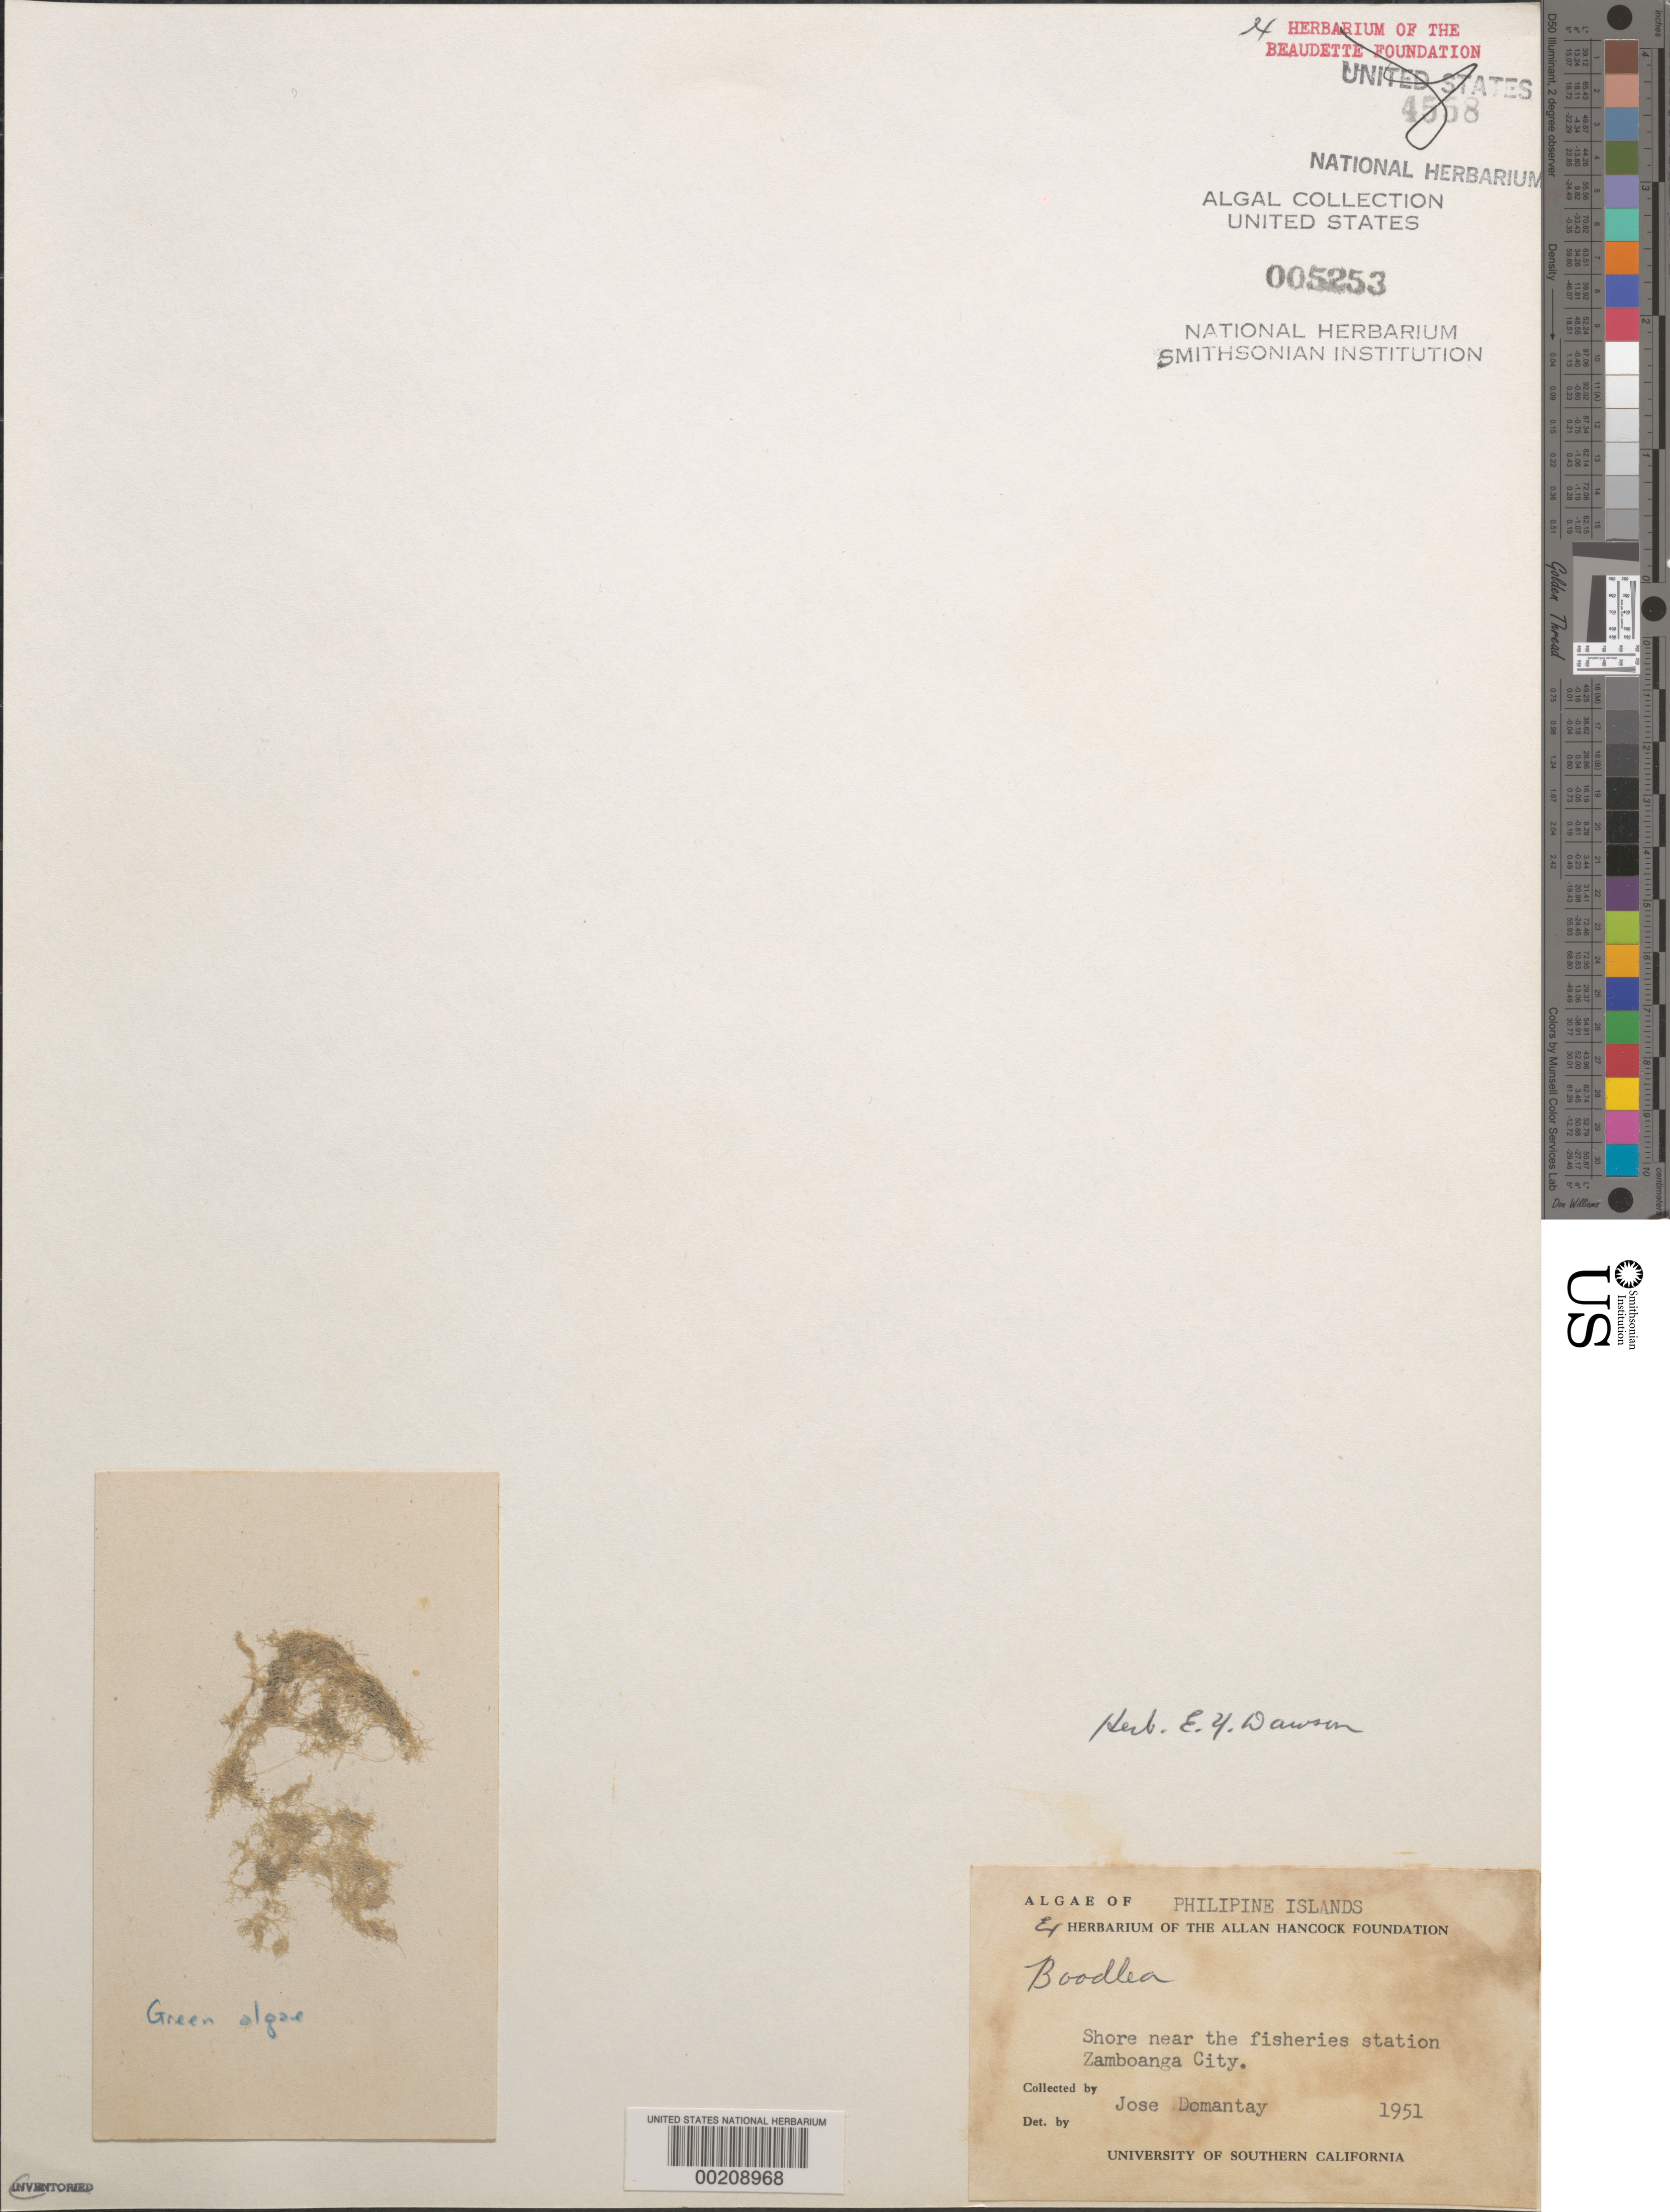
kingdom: Plantae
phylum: Chlorophyta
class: Ulvophyceae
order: Siphonocladales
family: Boodleaceae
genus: Boodlea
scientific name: Boodlea sp.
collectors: J. Domantay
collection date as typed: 1951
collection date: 1951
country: Philippines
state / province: Zamboanga Peninsula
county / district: Zamboanga del Sur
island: Mindanao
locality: City of Zamboanga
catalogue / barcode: US 5253